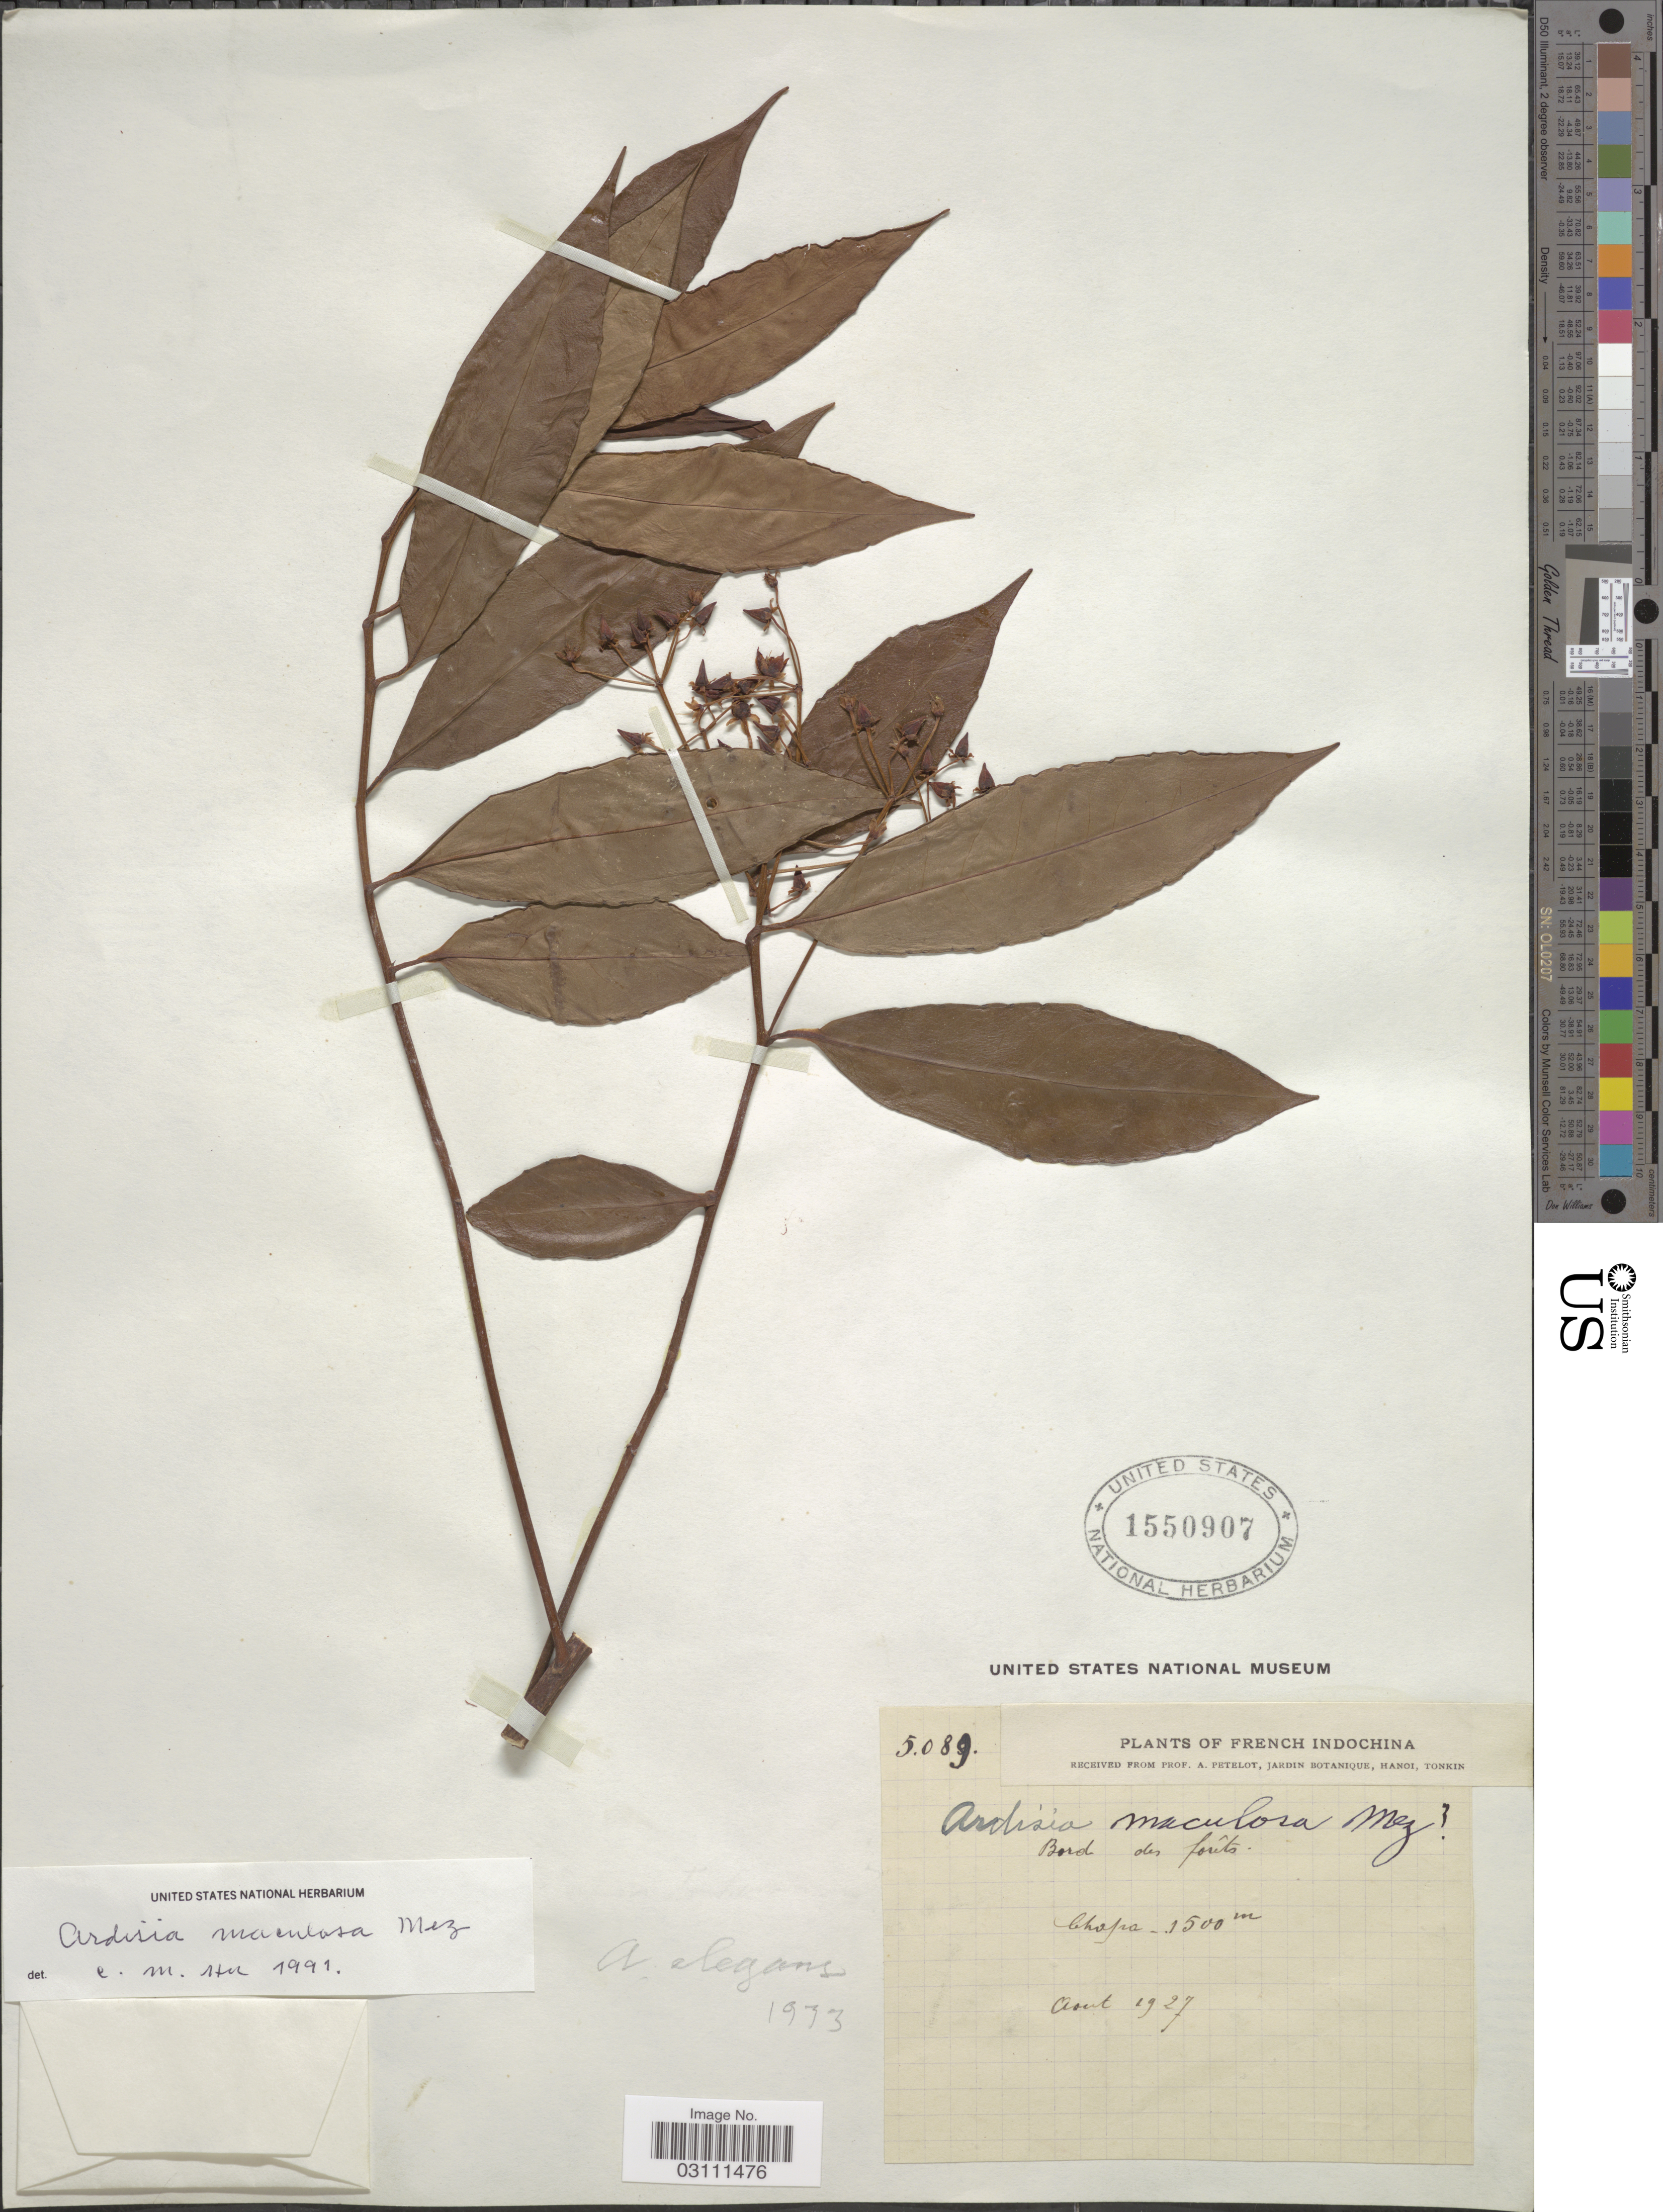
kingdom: Plantae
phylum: Tracheophyta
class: Magnoliopsida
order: Ericales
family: Primulaceae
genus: Ardisia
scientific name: Ardisia elegans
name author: Andrews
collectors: A. Petelot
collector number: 5089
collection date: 1927-08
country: Vietnam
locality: French Indochina, Chapa.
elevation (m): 1500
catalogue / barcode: US 1550907